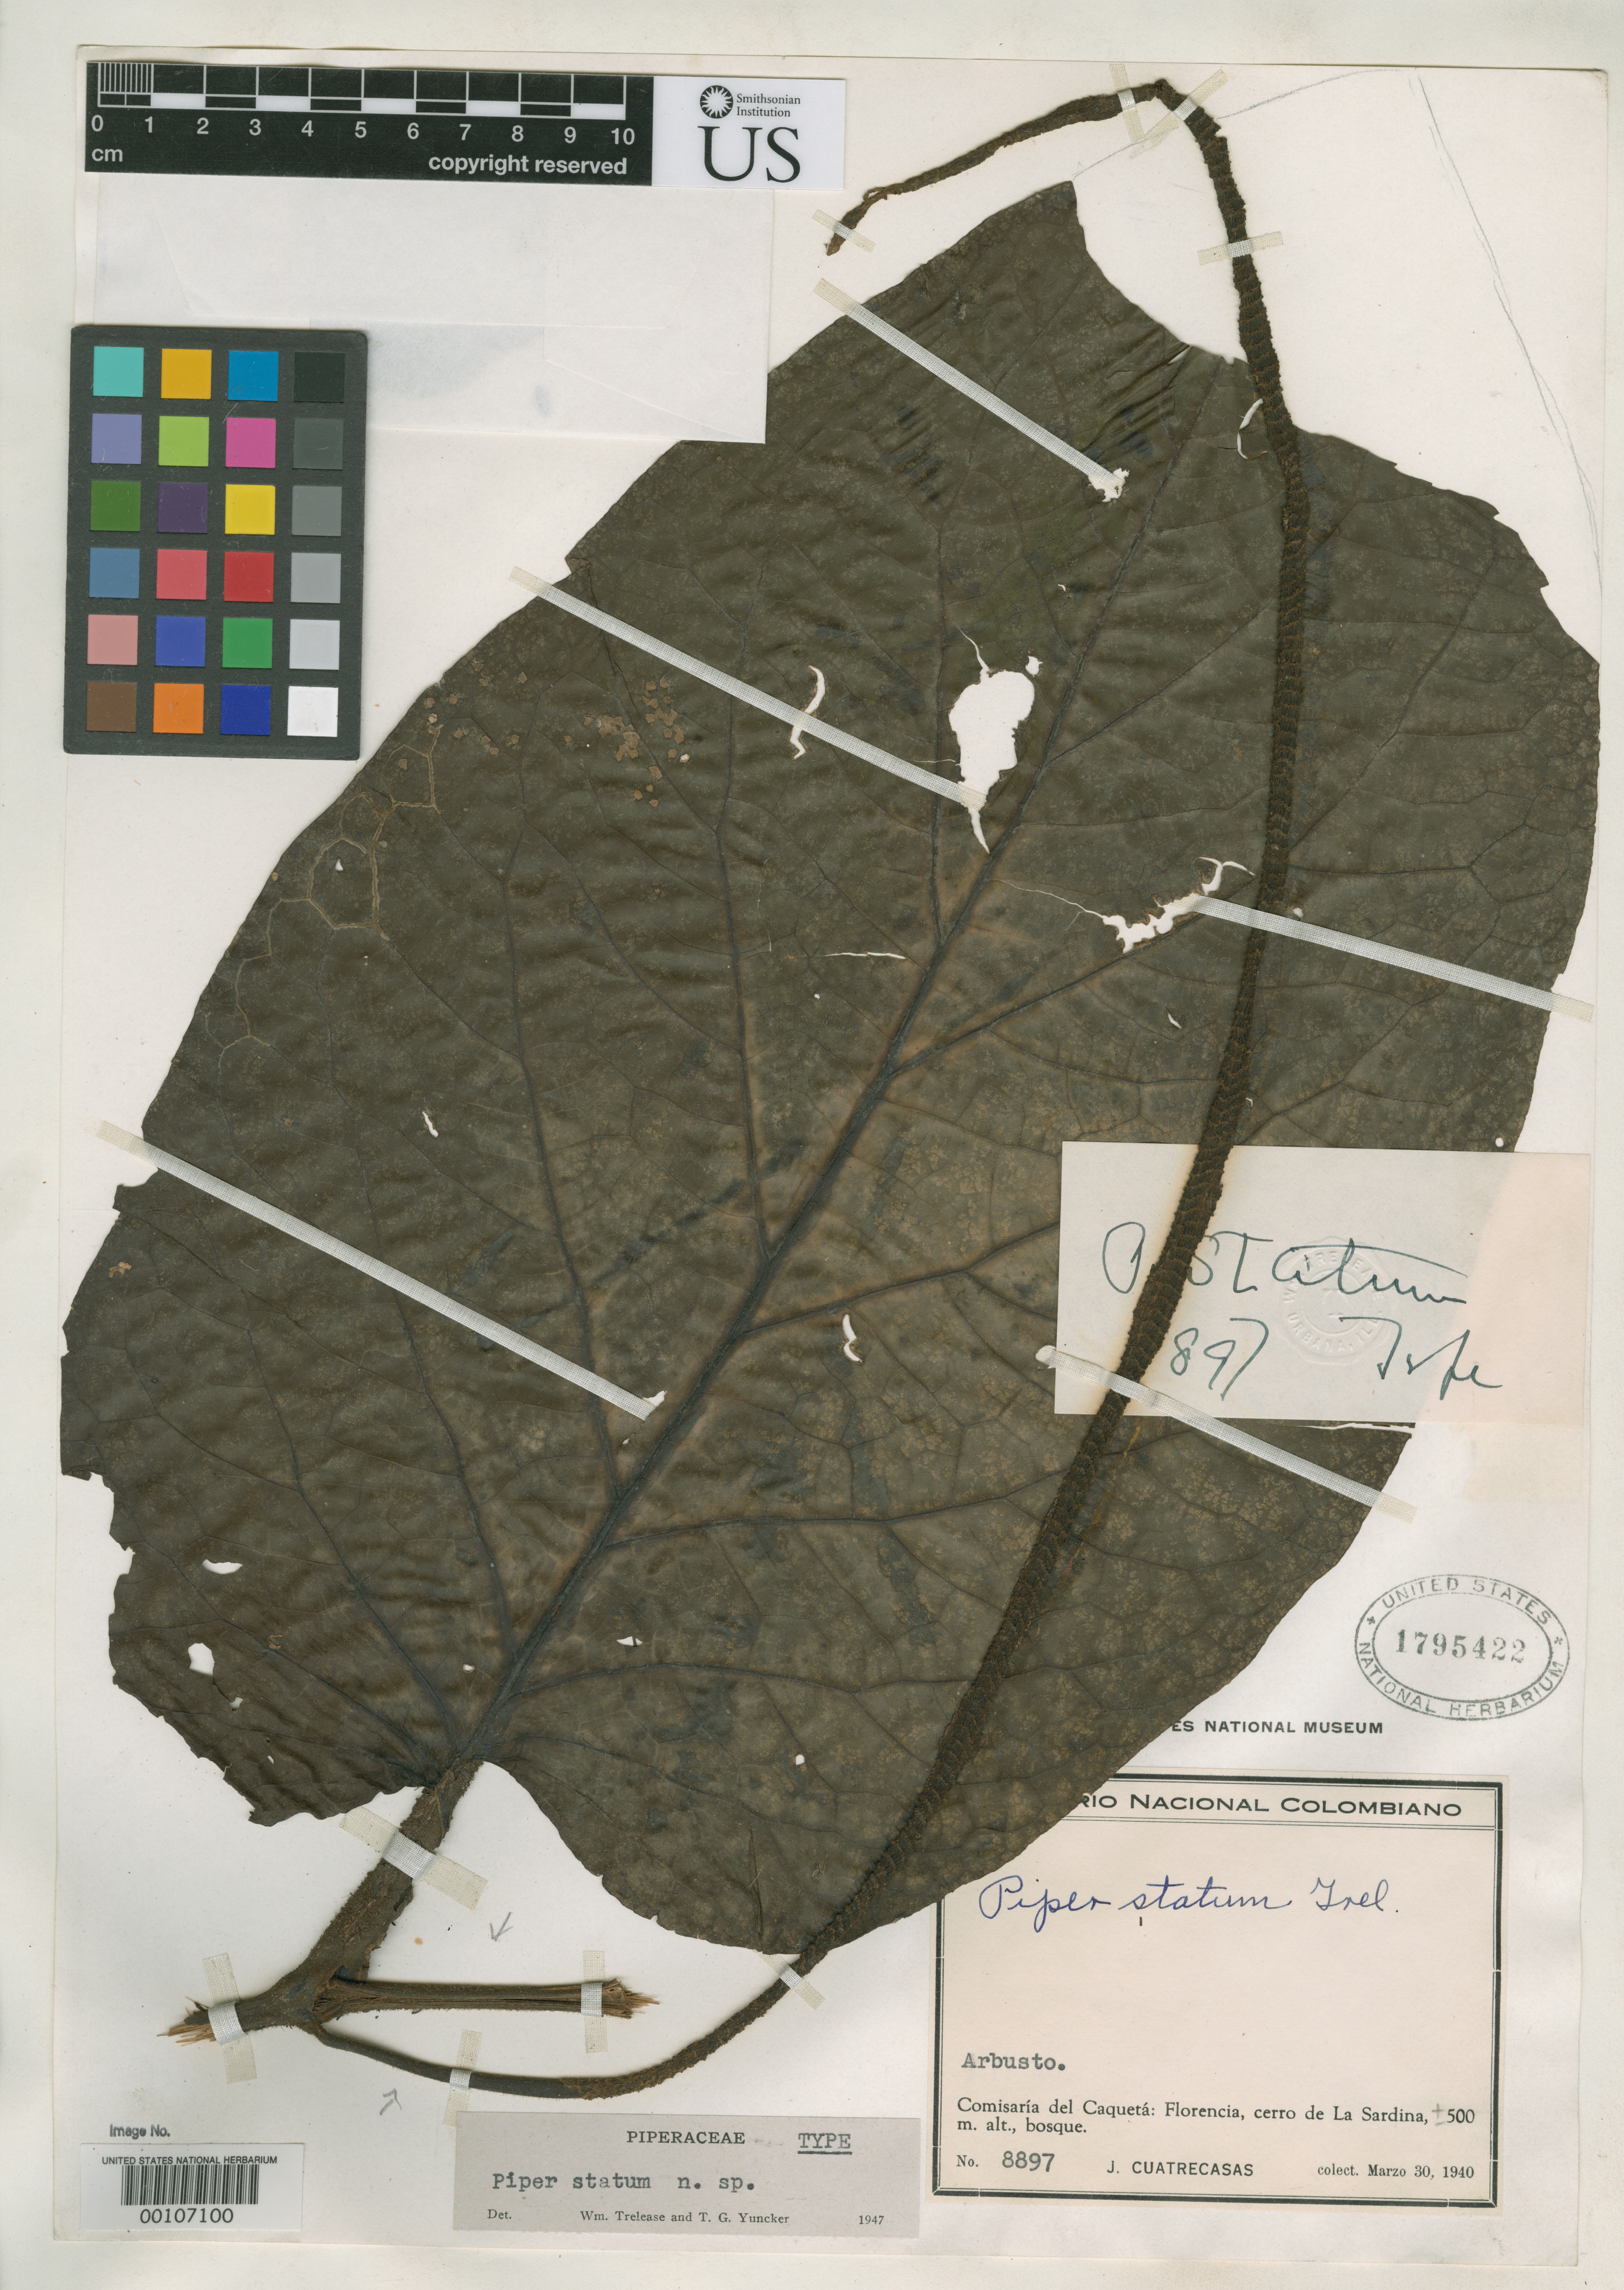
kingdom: Plantae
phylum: Tracheophyta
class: Magnoliopsida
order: Piperales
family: Piperaceae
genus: Piper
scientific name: Piper statum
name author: Trel. & Yunck.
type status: Holotype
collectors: J. Cuatrecasas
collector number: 8897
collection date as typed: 30 May 1940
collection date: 1940-05-30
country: Colombia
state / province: Caquetá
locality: Florencia, Cerro de La Sardina.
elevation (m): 500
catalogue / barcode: US 1795422